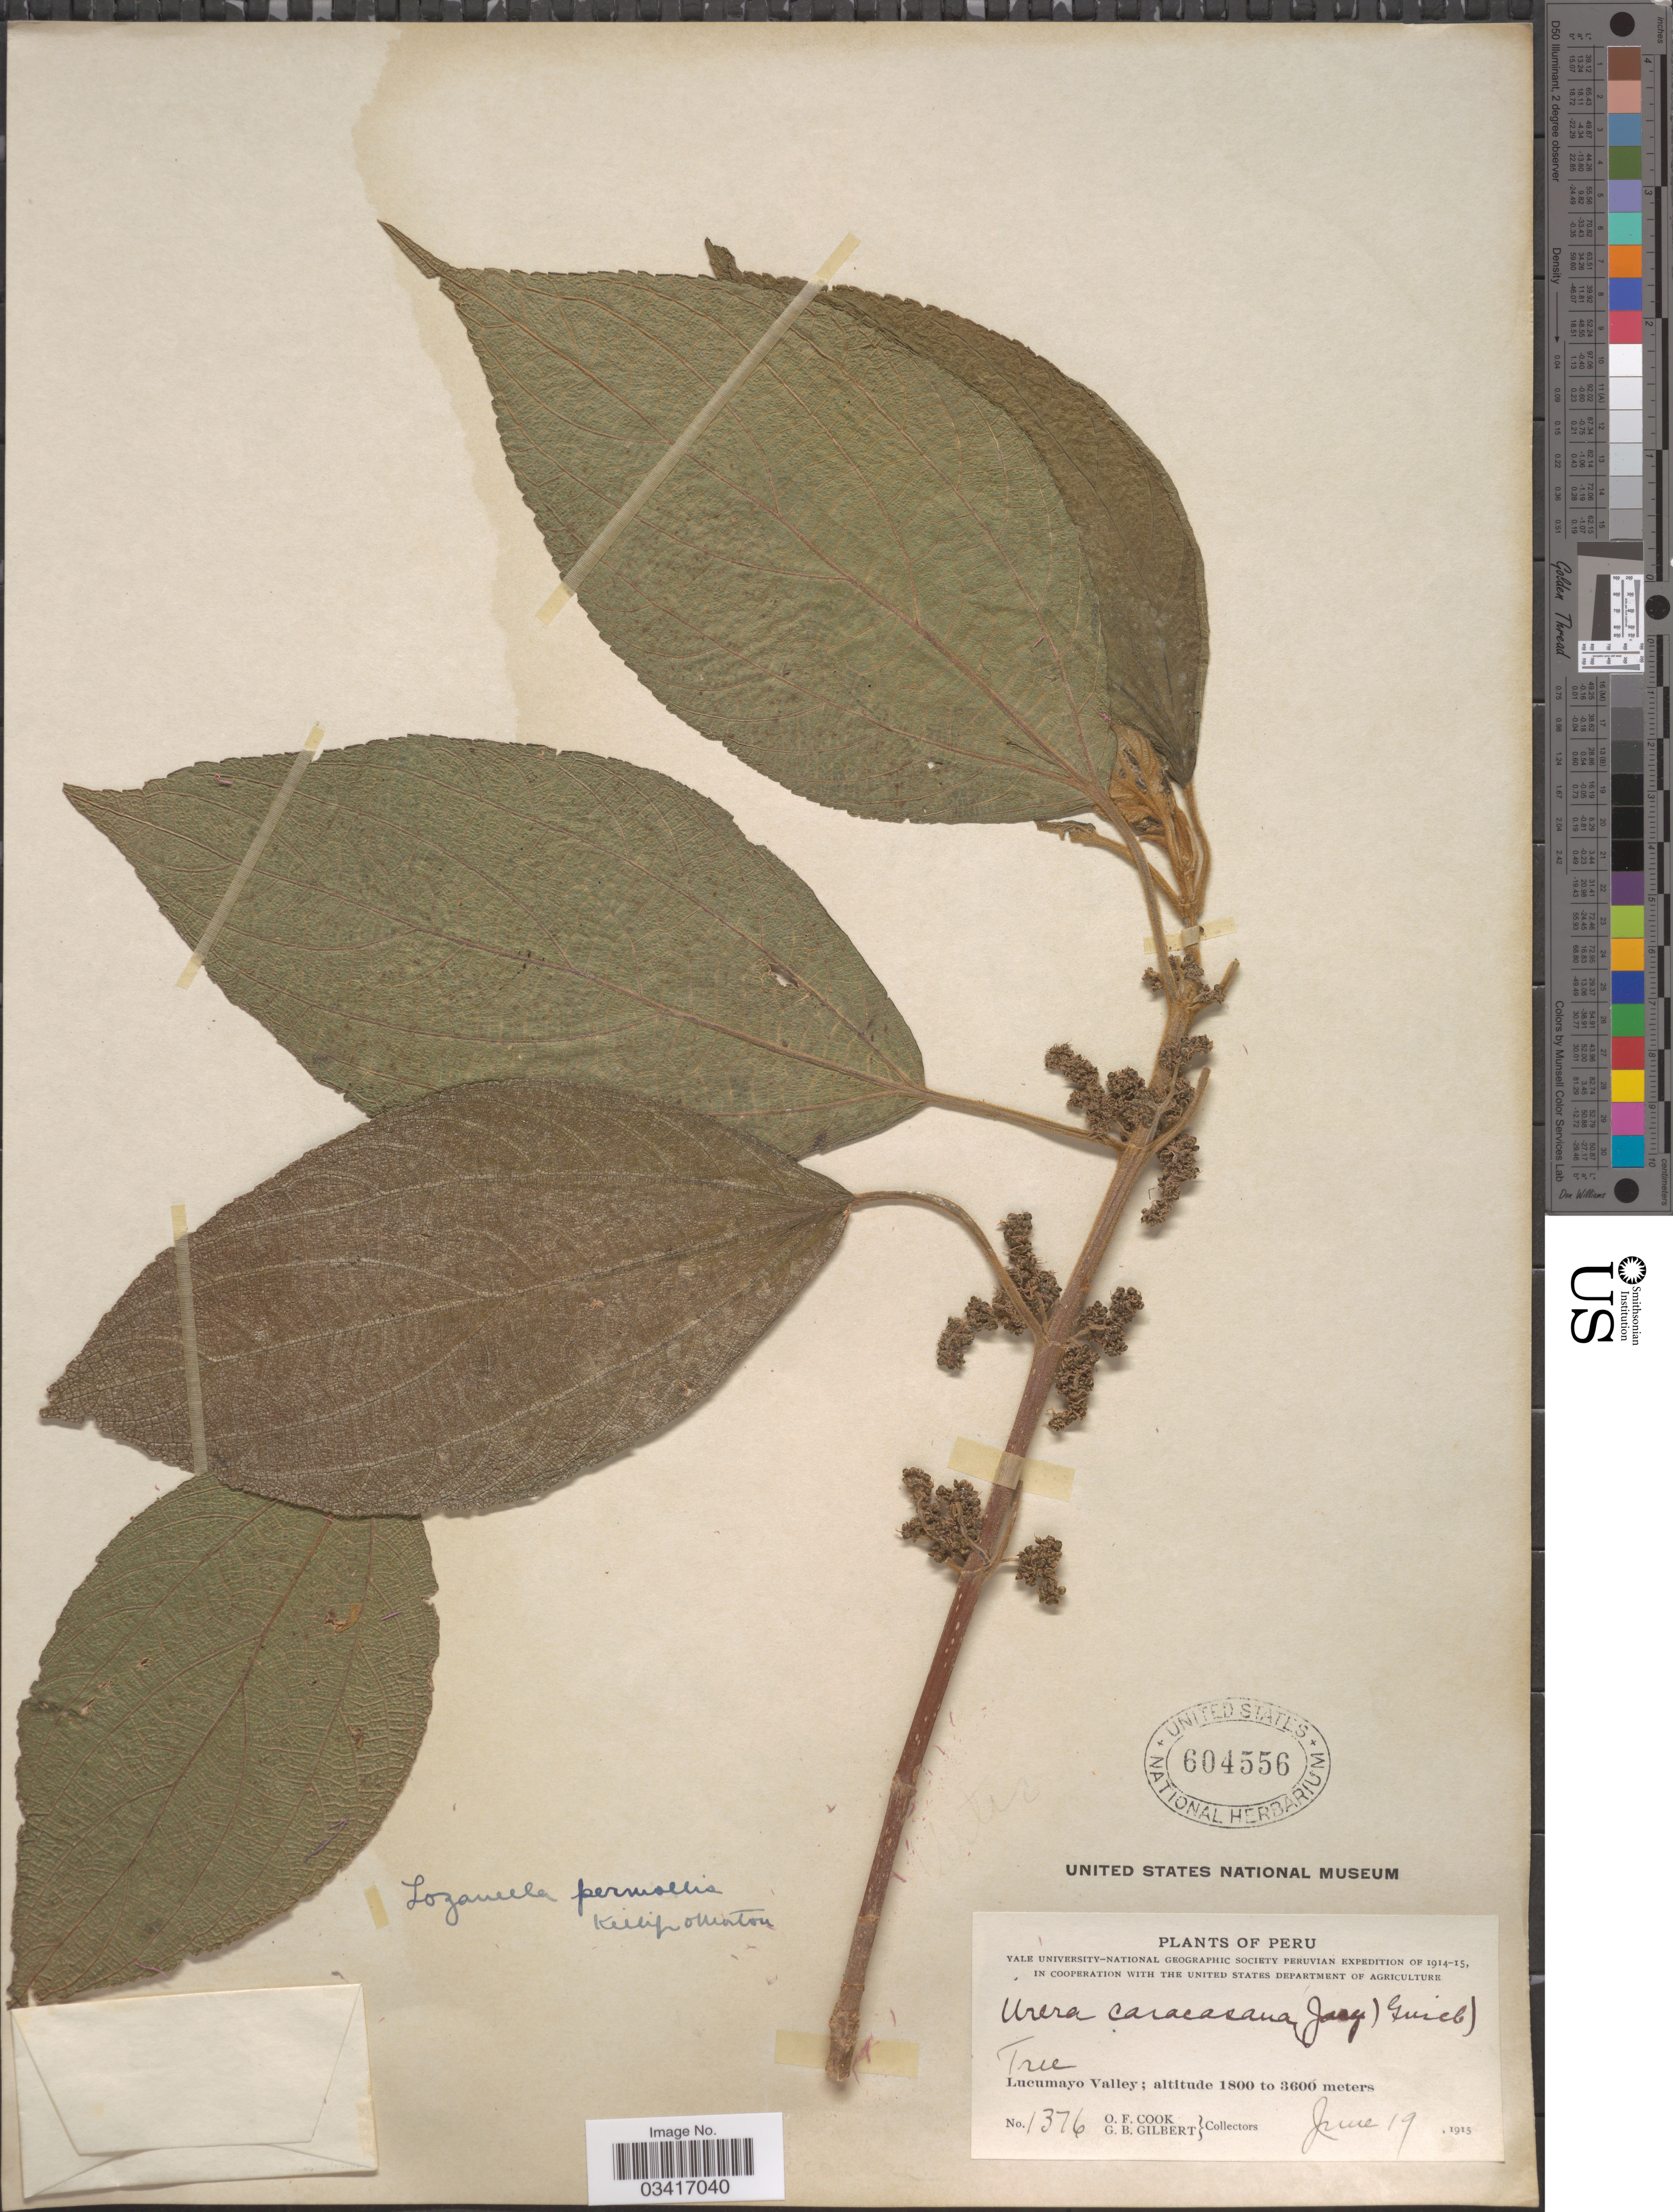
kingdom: Plantae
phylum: Tracheophyta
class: Magnoliopsida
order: Rosales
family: Cannabaceae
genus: Lozanella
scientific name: Lozanella permollis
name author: Killip & C.V. Morton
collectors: O. F. Cook & G. B. Gilbert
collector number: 1376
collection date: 1915-06-19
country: Peru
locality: Lucumayo Valley.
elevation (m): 1800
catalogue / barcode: US 604556